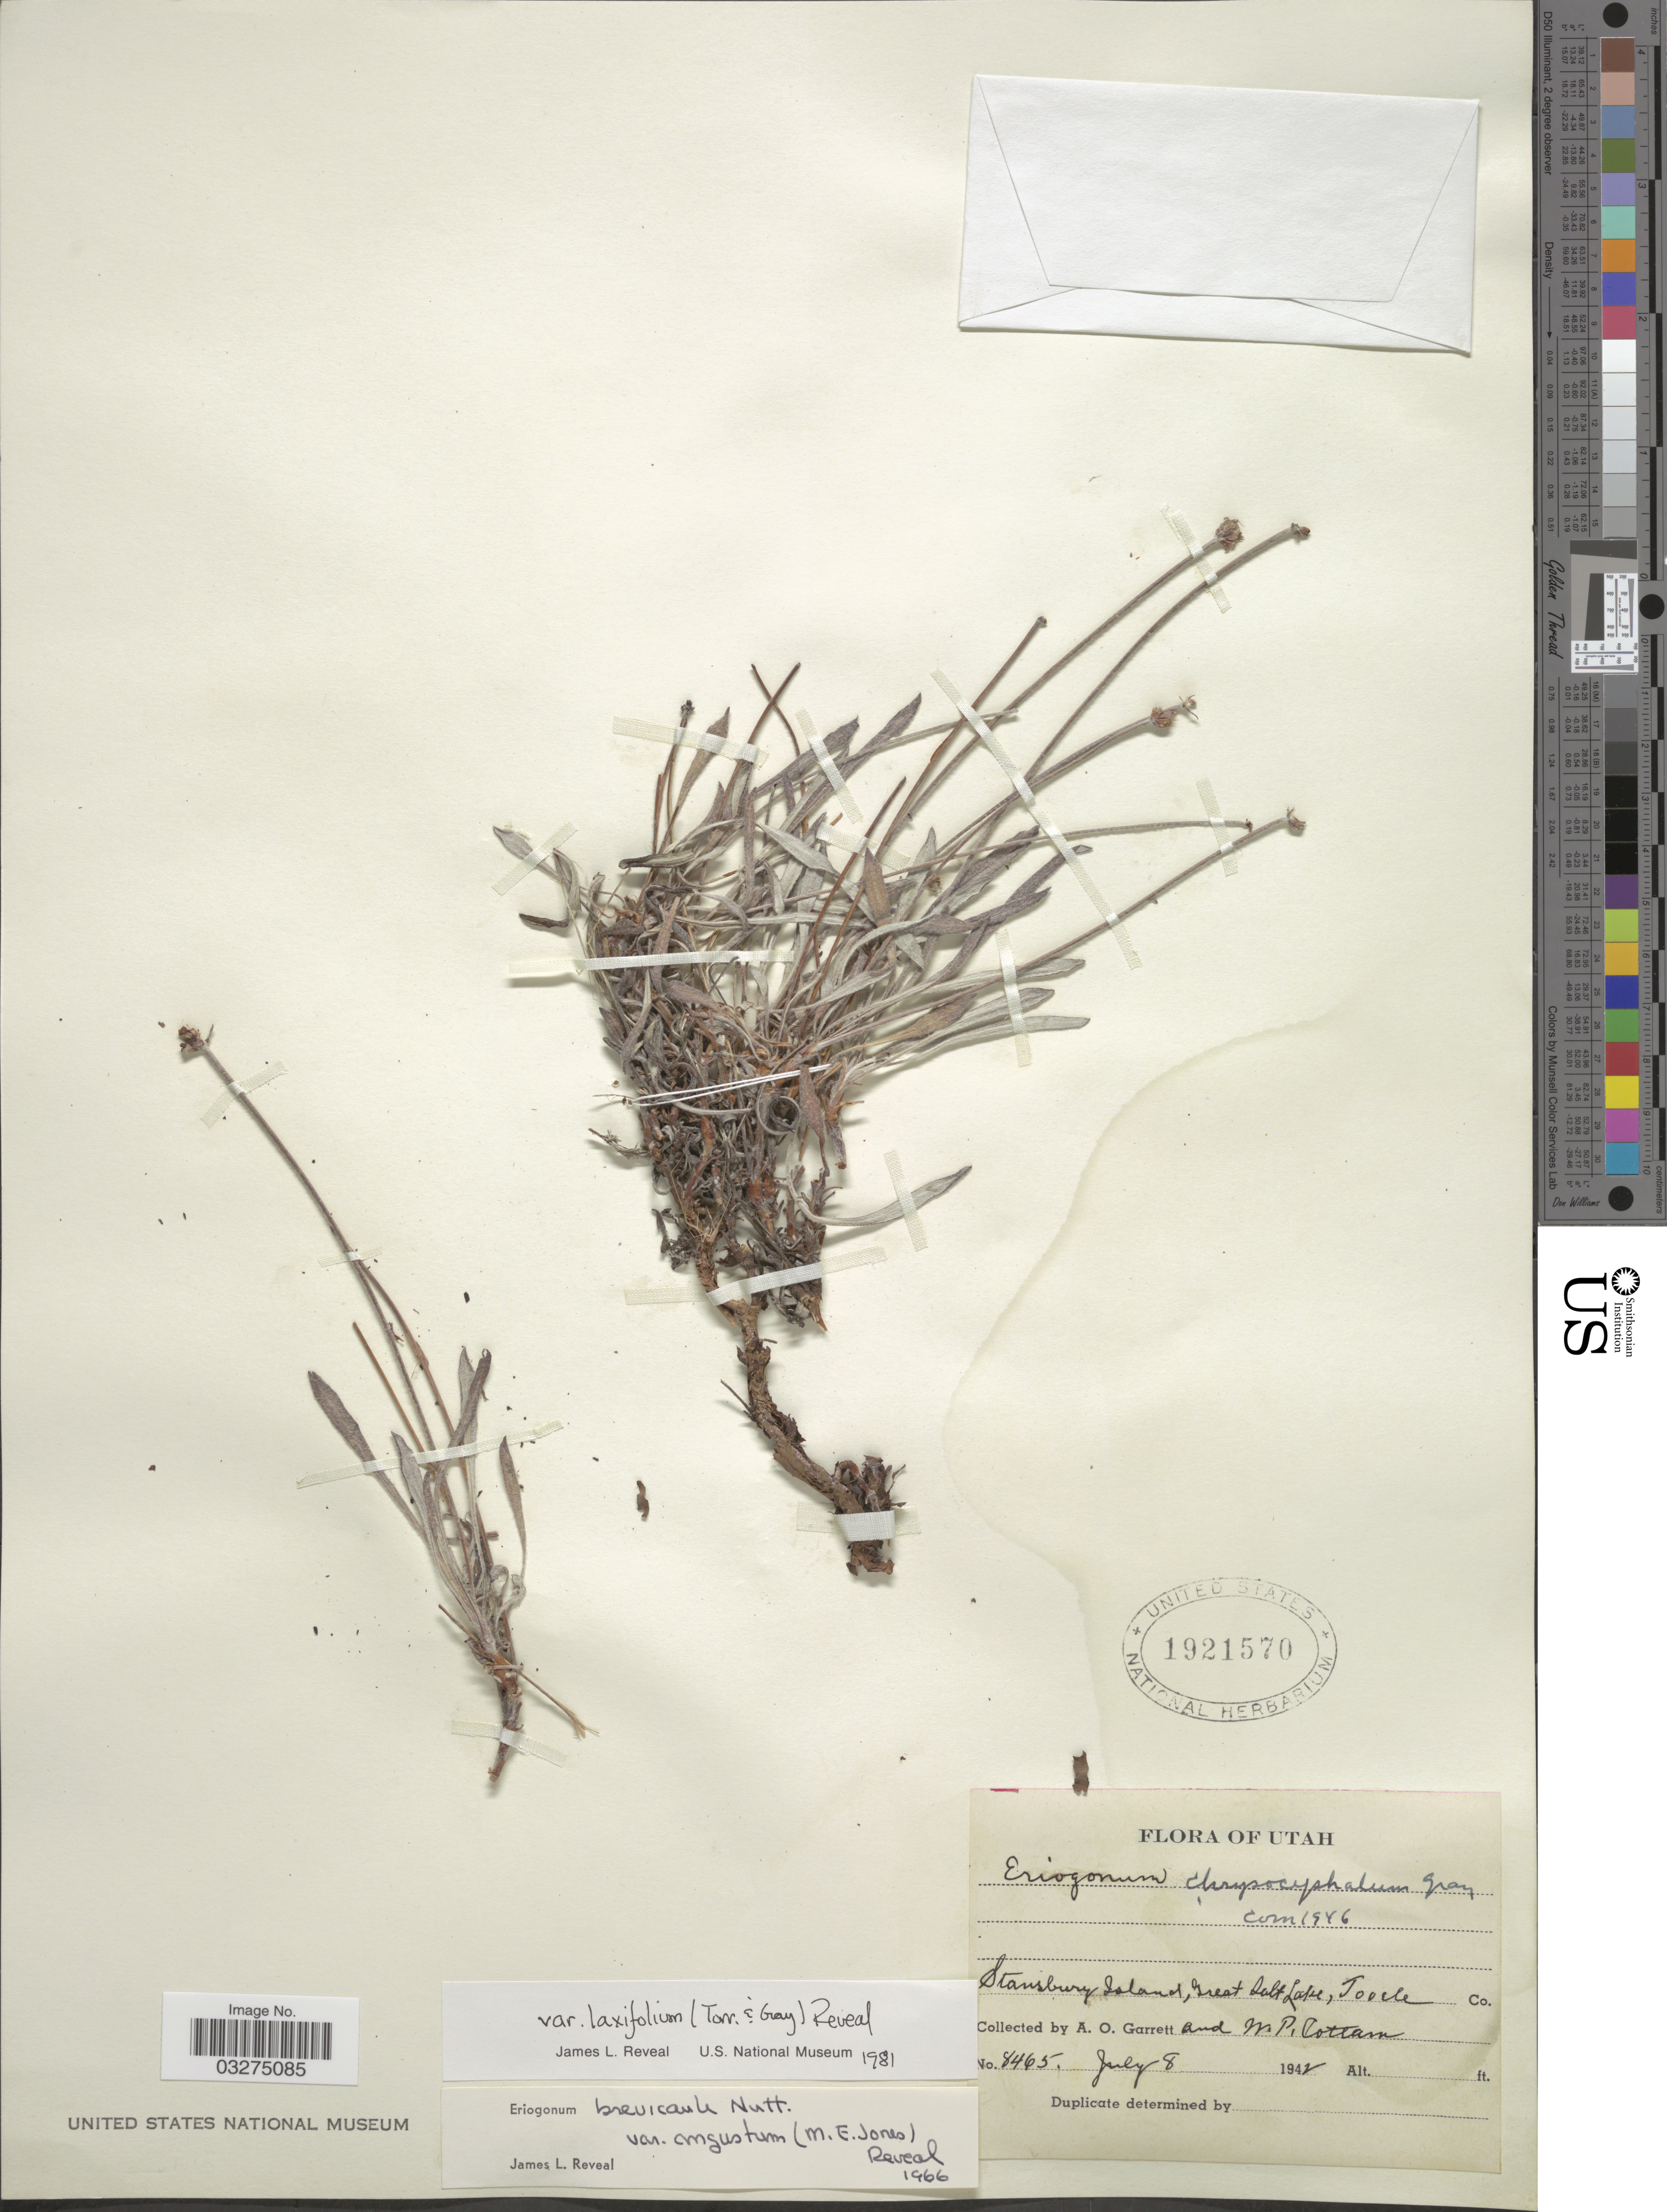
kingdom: Plantae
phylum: Tracheophyta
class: Magnoliopsida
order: Caryophyllales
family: Polygonaceae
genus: Eriogonum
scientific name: Eriogonum brevicaule var. laxifolium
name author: (Torr. & A. Gray) Reveal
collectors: A. O. Garrett & W. Cottam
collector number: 8465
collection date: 1942-07-08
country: United States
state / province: Utah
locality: Stansbury Island, Great Salt Lake, Tooele Co.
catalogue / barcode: US 1921570